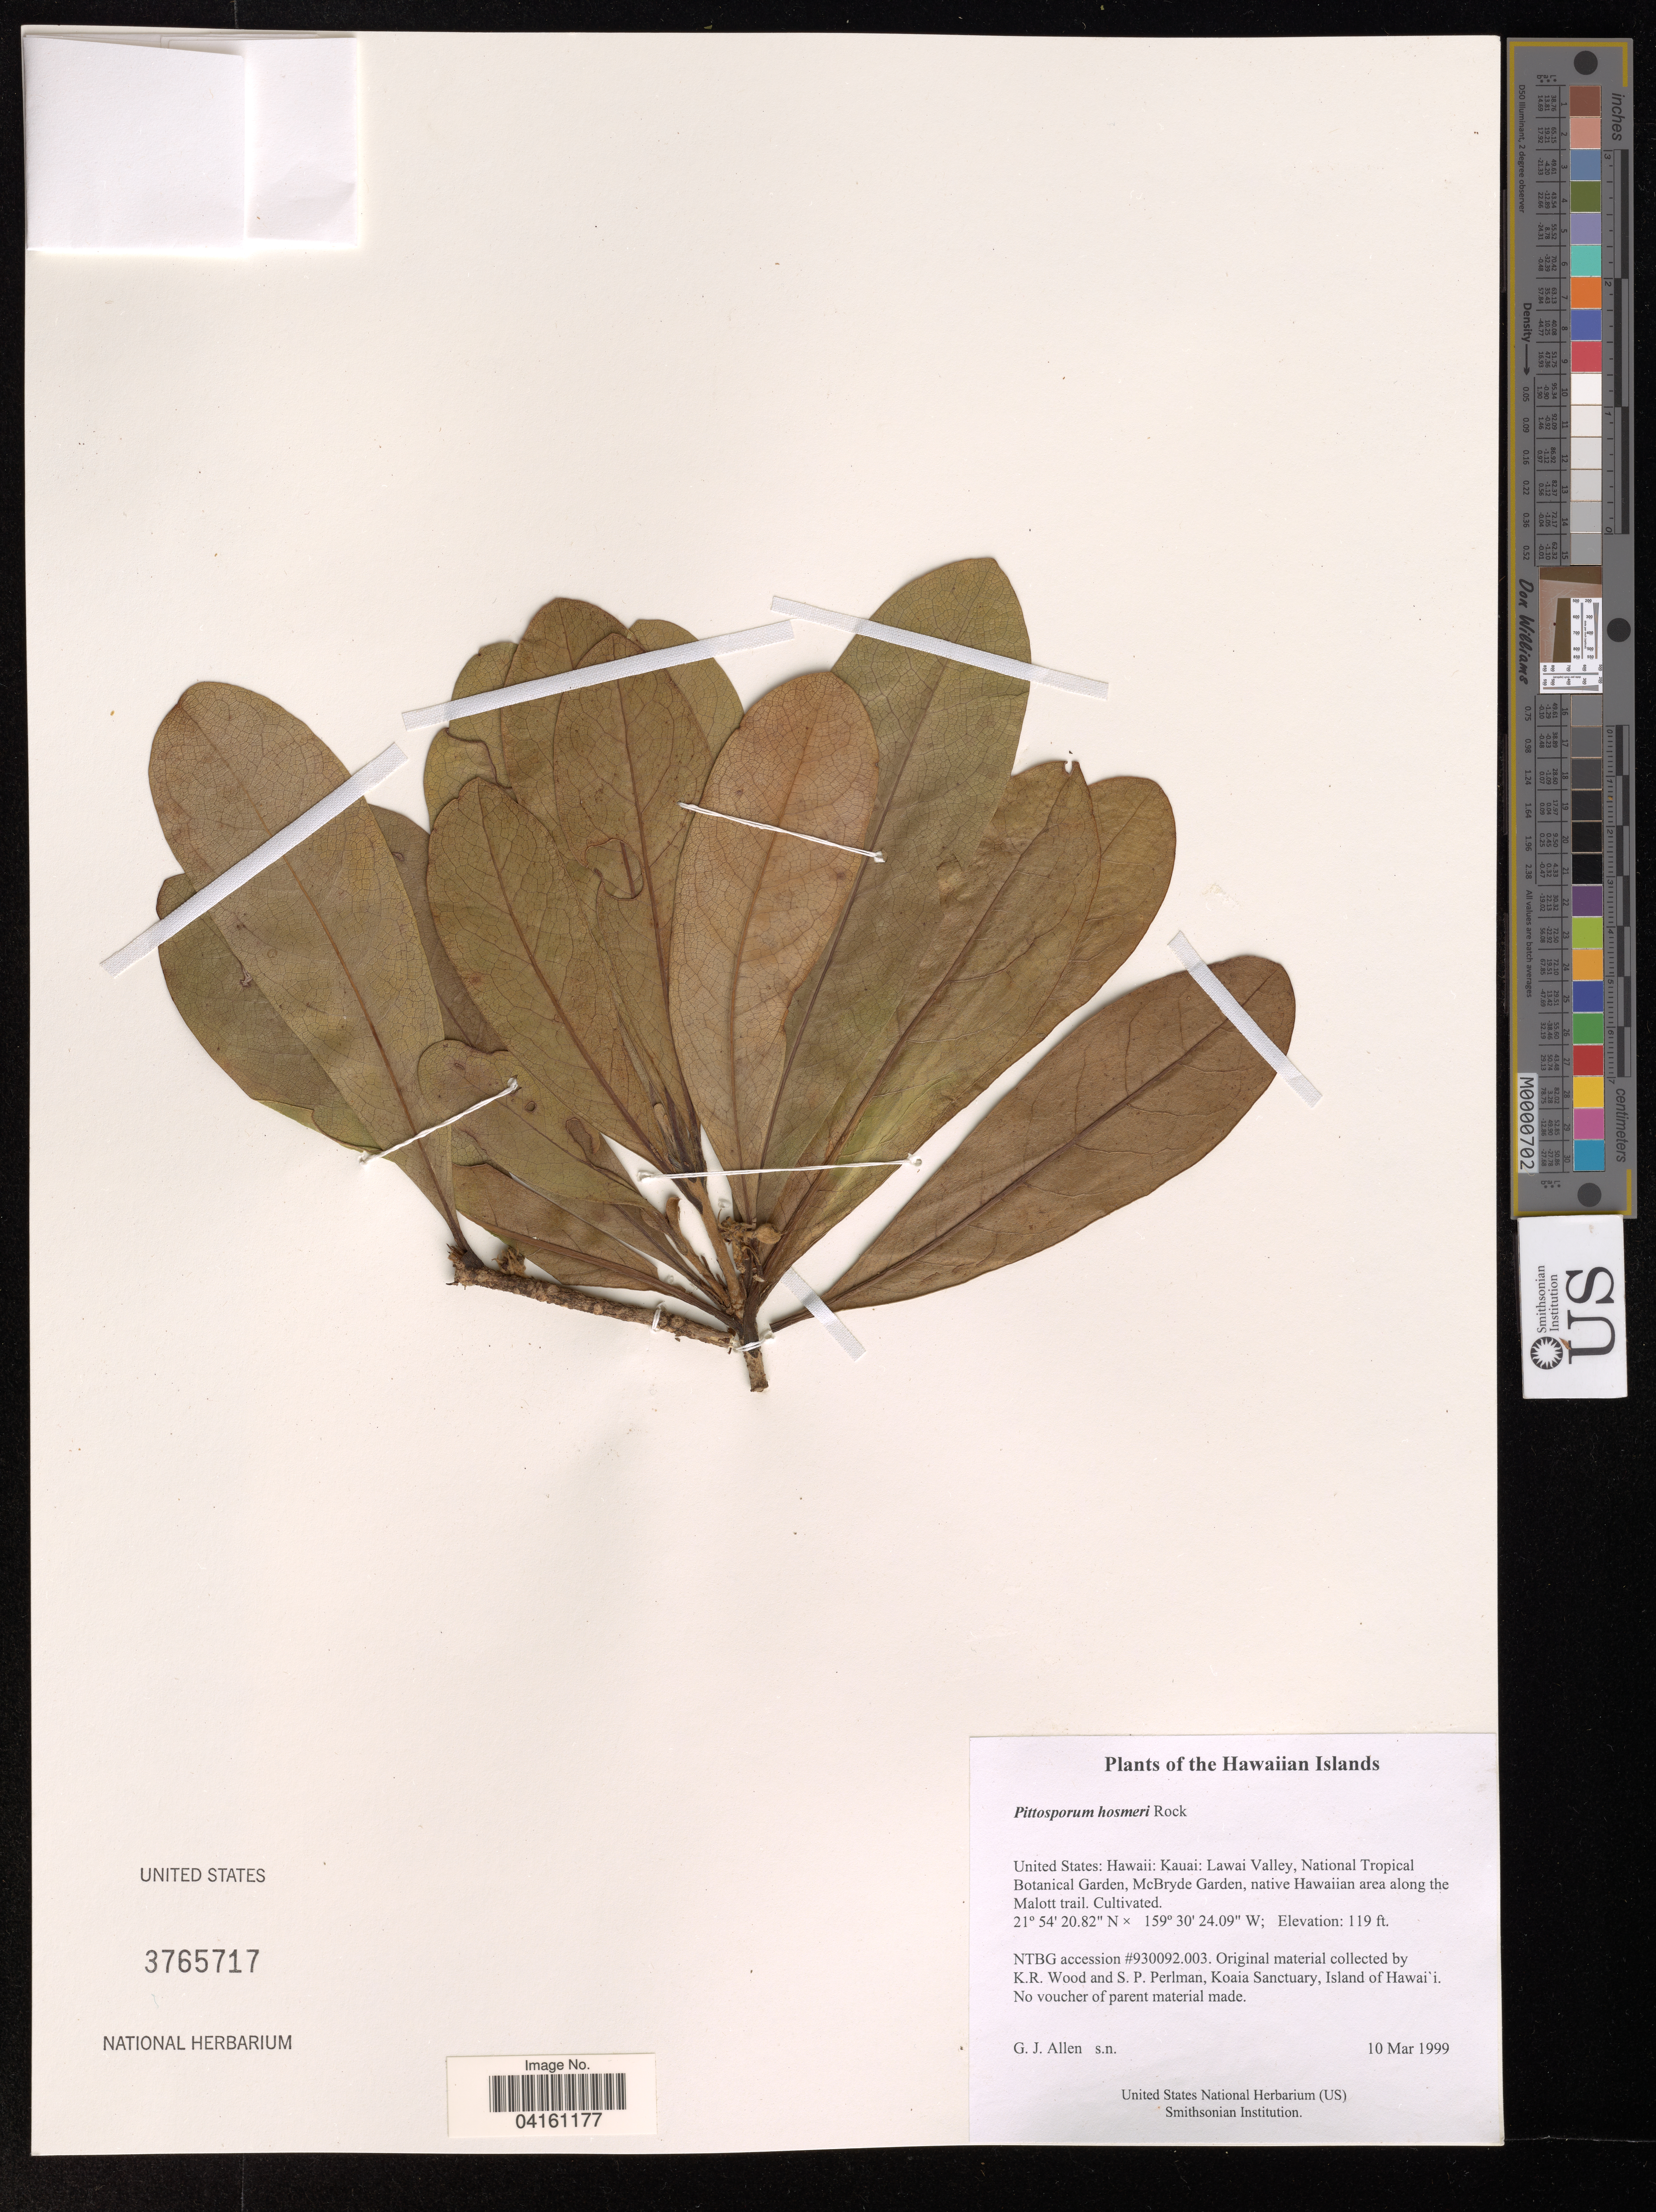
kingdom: Plantae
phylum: Tracheophyta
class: Magnoliopsida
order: Apiales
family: Pittosporaceae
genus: Pittosporum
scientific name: Pittosporum hosmeri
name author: Rock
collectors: G. Allen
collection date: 1999-03-10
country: United States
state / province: Hawaii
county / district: Kauai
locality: Hawaii: Kauai. Lawai Valley, National Tropical Botanical Garden, McBryde Garden, native Hawaiian area along the Malott trail. Original material collected by K. R. Wood and S. P. Perlman, Kaoa Sanctuary.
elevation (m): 36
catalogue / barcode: US 3765717